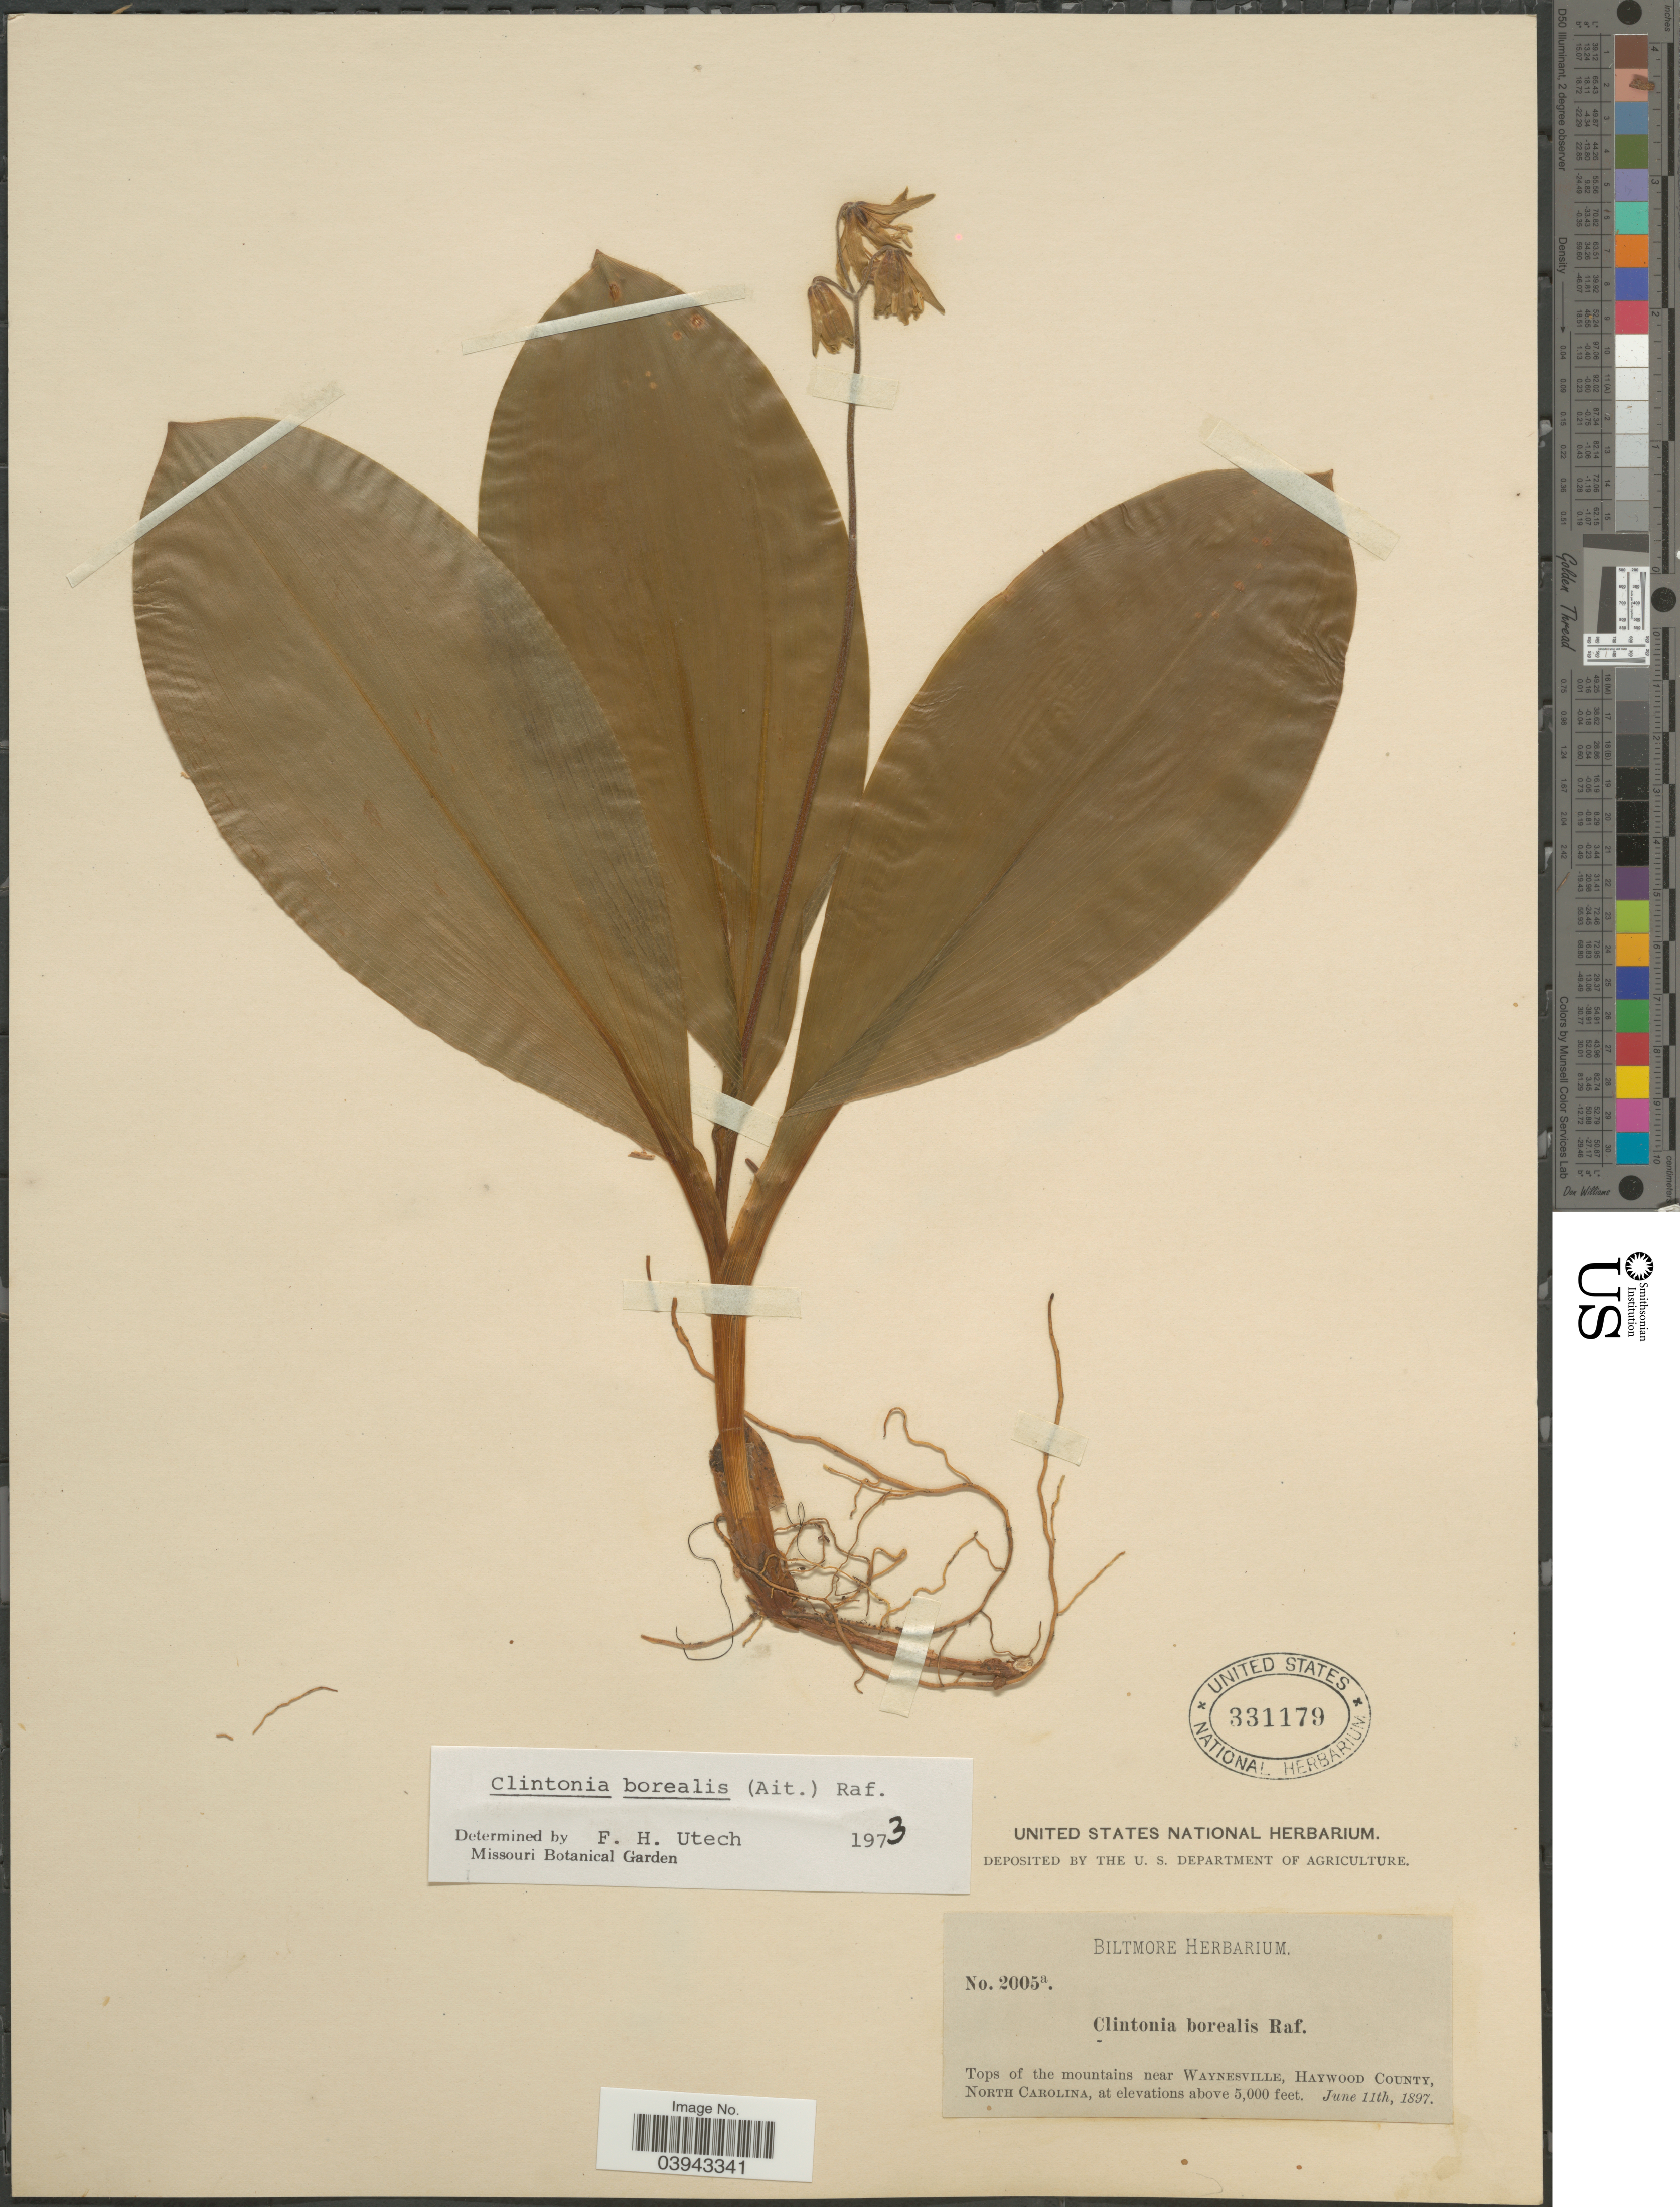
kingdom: Plantae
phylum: Tracheophyta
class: Liliopsida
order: Liliales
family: Liliaceae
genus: Clintonia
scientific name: Clintonia borealis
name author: (Aiton) Raf.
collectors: ex herb. Biltmore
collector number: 2005a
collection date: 1897-06-11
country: United States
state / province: North Carolina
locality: Tops of the mountains near Waynesville, Haywood County.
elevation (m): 1524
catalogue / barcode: US 331179